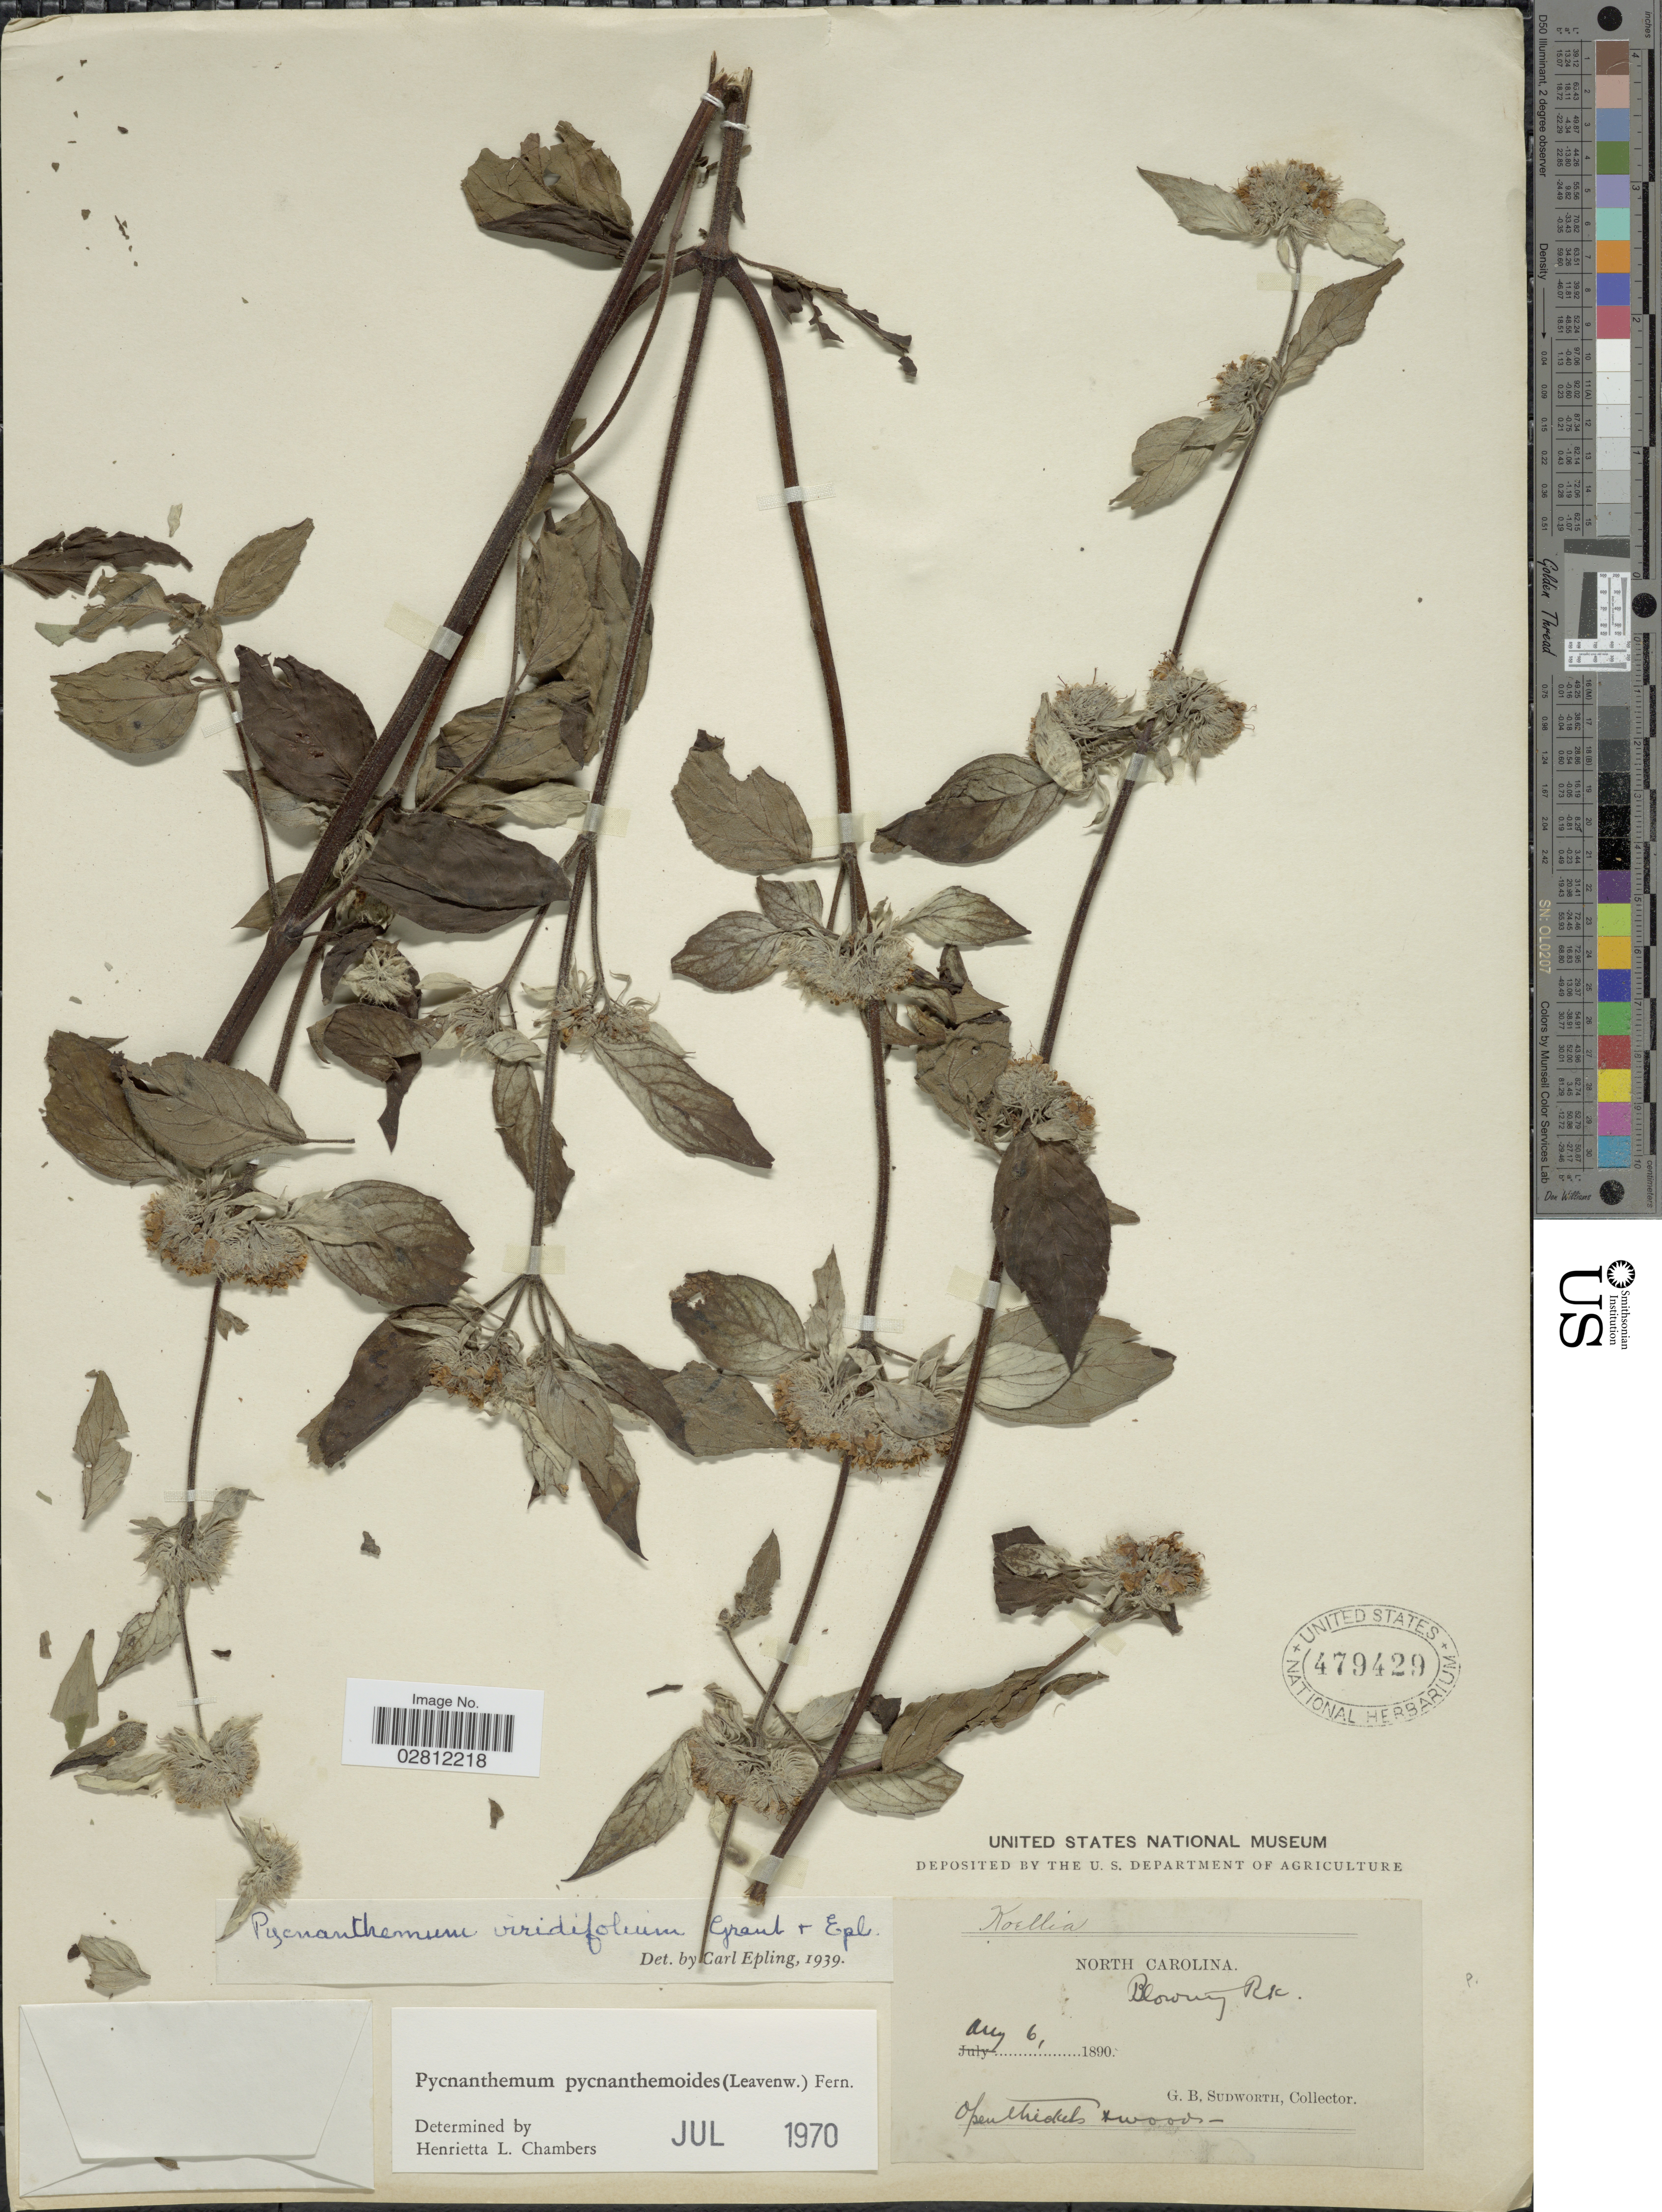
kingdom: Plantae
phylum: Tracheophyta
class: Magnoliopsida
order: Lamiales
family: Lamiaceae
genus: Pycnanthemum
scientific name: Pycnanthemum viridifolium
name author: E. Grant & Epling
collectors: G. B. Sudworth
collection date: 1890-08-06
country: United States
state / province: North Carolina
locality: Blowing Rk.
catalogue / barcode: US 479429